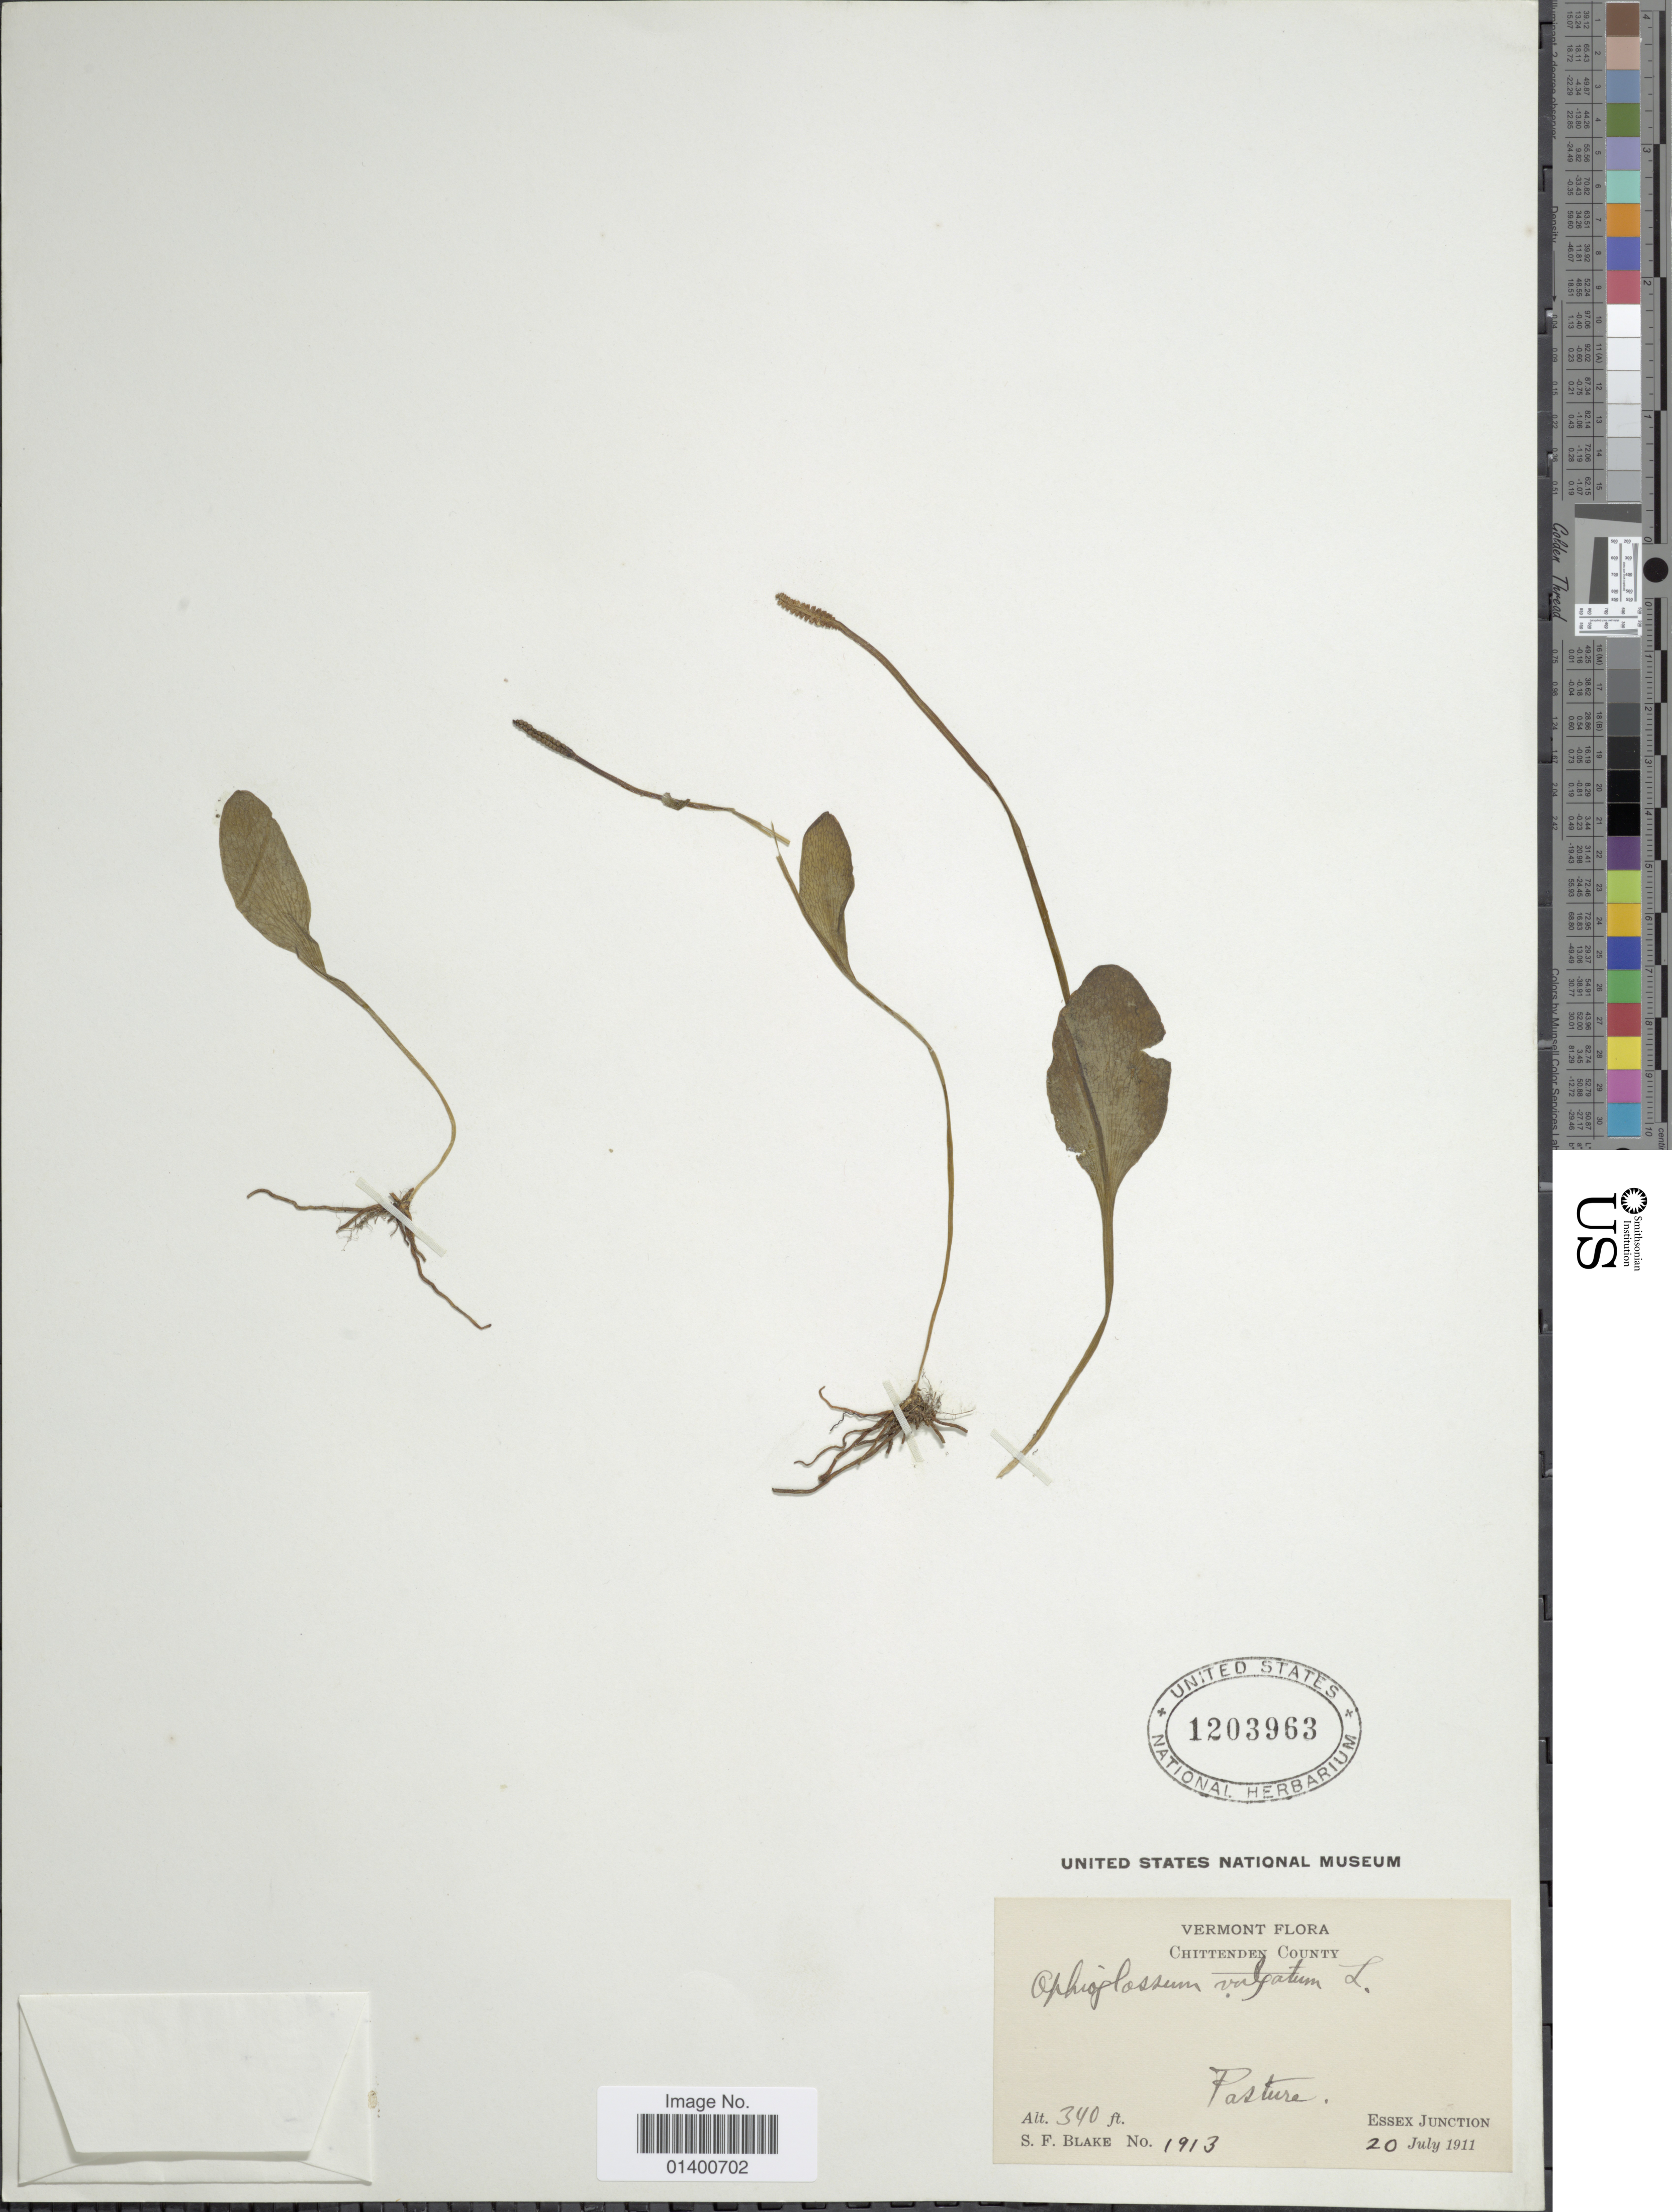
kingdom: Plantae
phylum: Tracheophyta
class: Polypodiopsida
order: Ophioglossales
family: Ophioglossaceae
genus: Ophioglossum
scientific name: Ophioglossum vulgatum var. pseudopodum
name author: (S.F. Blake) Farw.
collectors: S. Blake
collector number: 1913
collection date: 1911-07-20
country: United States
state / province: Vermont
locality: Chittenden County, Essex junction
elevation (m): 104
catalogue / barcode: US 1203963